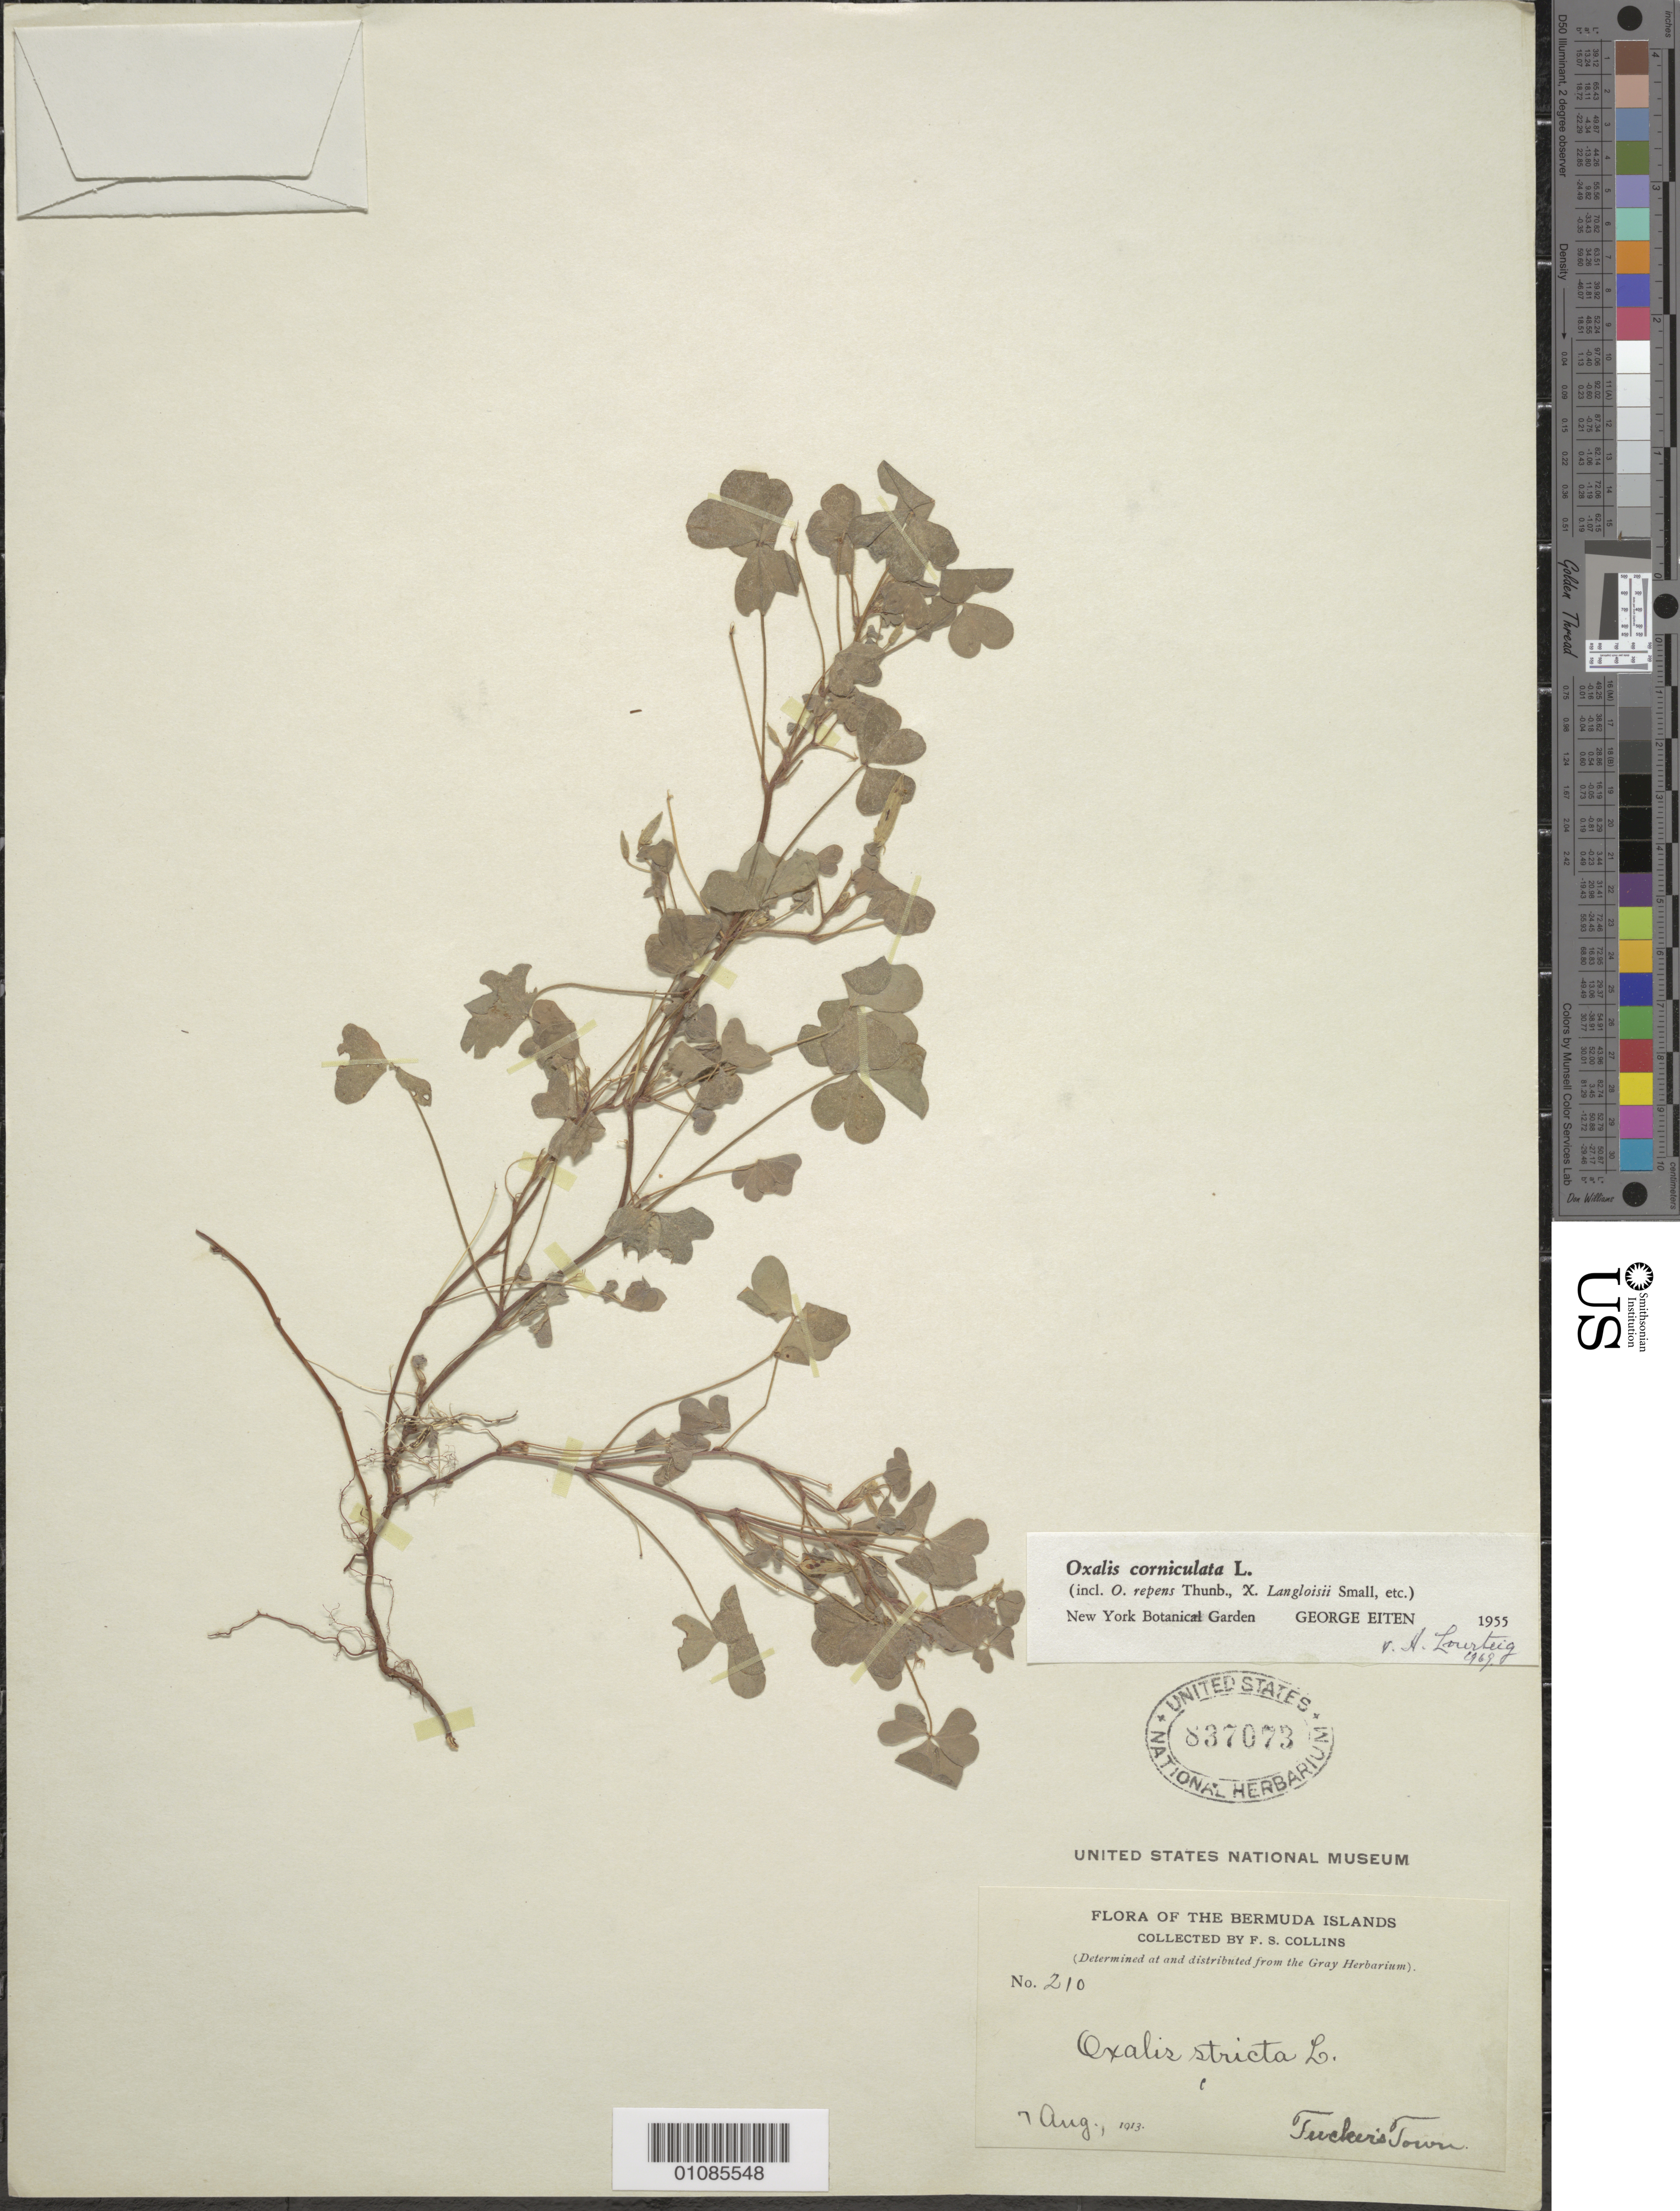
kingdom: Plantae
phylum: Tracheophyta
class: Magnoliopsida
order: Oxalidales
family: Oxalidaceae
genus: Oxalis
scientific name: Oxalis corniculata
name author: L.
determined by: Lourteig, A.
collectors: F. Collins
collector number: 210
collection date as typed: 07 Aug 1913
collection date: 1913-08-07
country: Bermuda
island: Bermuda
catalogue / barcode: US 837073